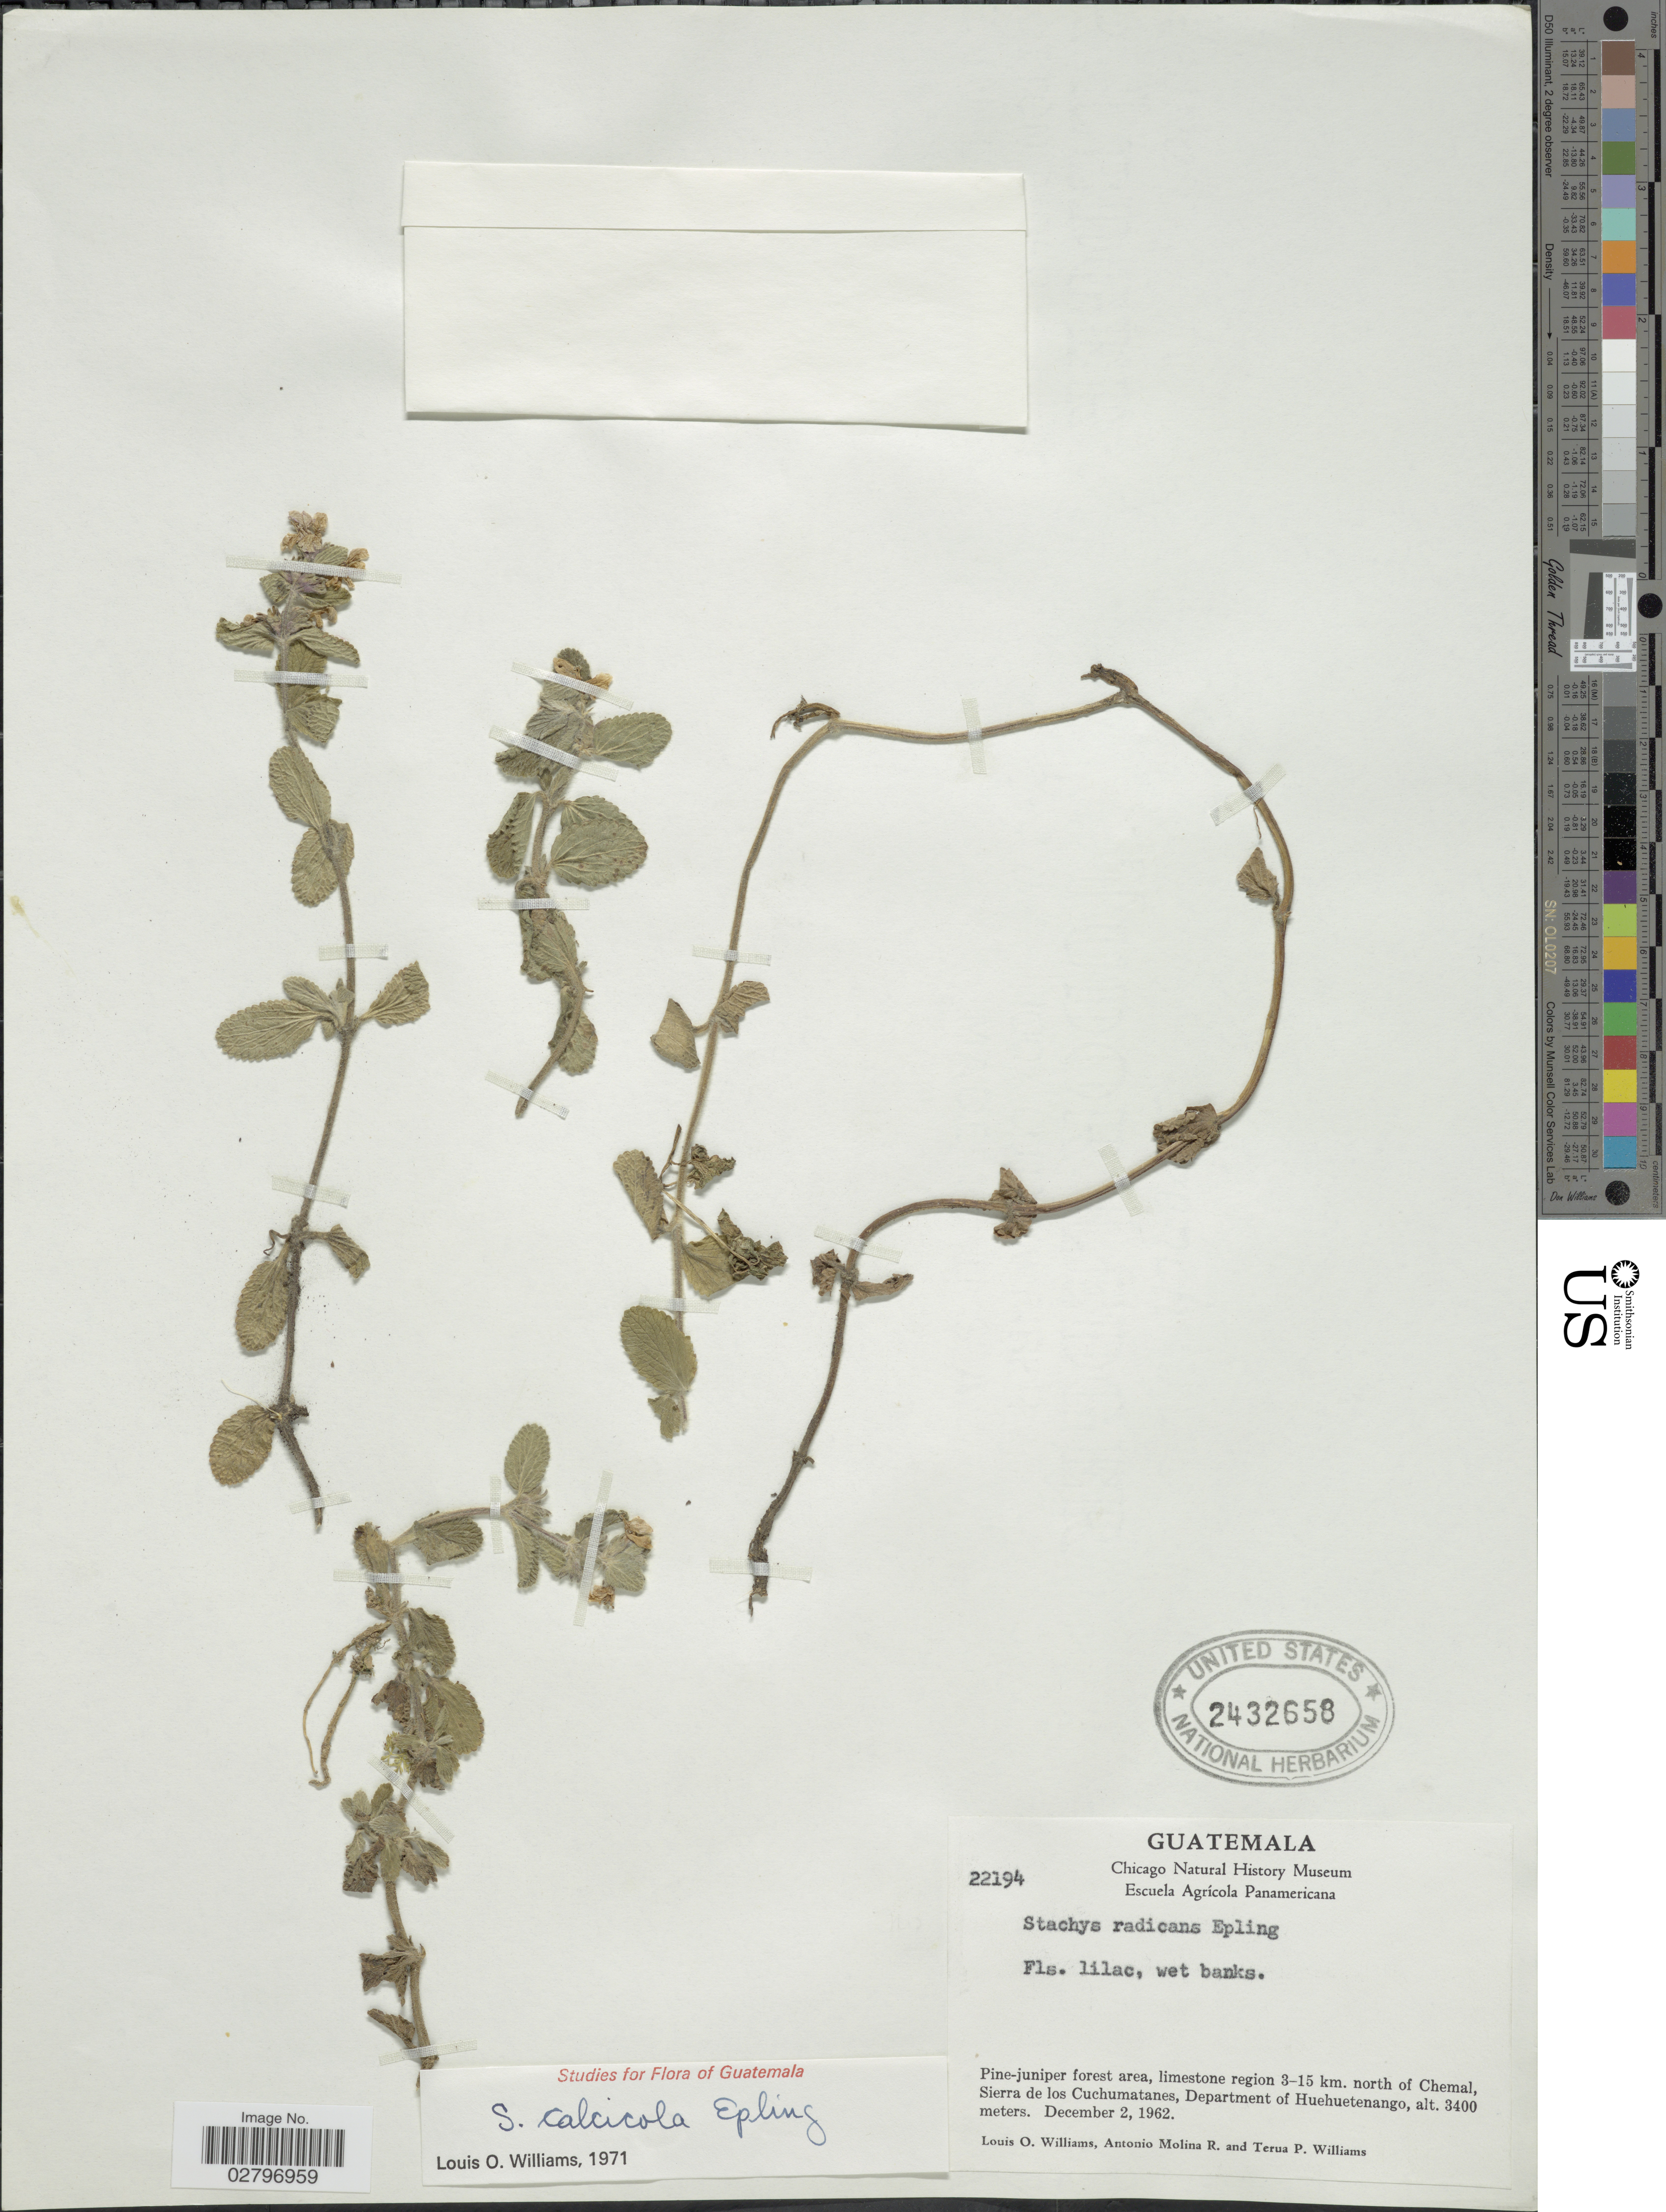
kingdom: Plantae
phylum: Tracheophyta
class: Magnoliopsida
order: Lamiales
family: Lamiaceae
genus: Stachys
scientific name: Stachys calcicola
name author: Epling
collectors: L. O. Williams, A. Molina R. & T. Williams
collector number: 22194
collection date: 1962-12-02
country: Guatemala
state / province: Huehuetenango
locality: Pine-juniper forest area, limestone region 3-15 km. north of Chemal, Sierra de los Cuchumatanes, Department of Huehuetenango.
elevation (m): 3400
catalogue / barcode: US 2432658